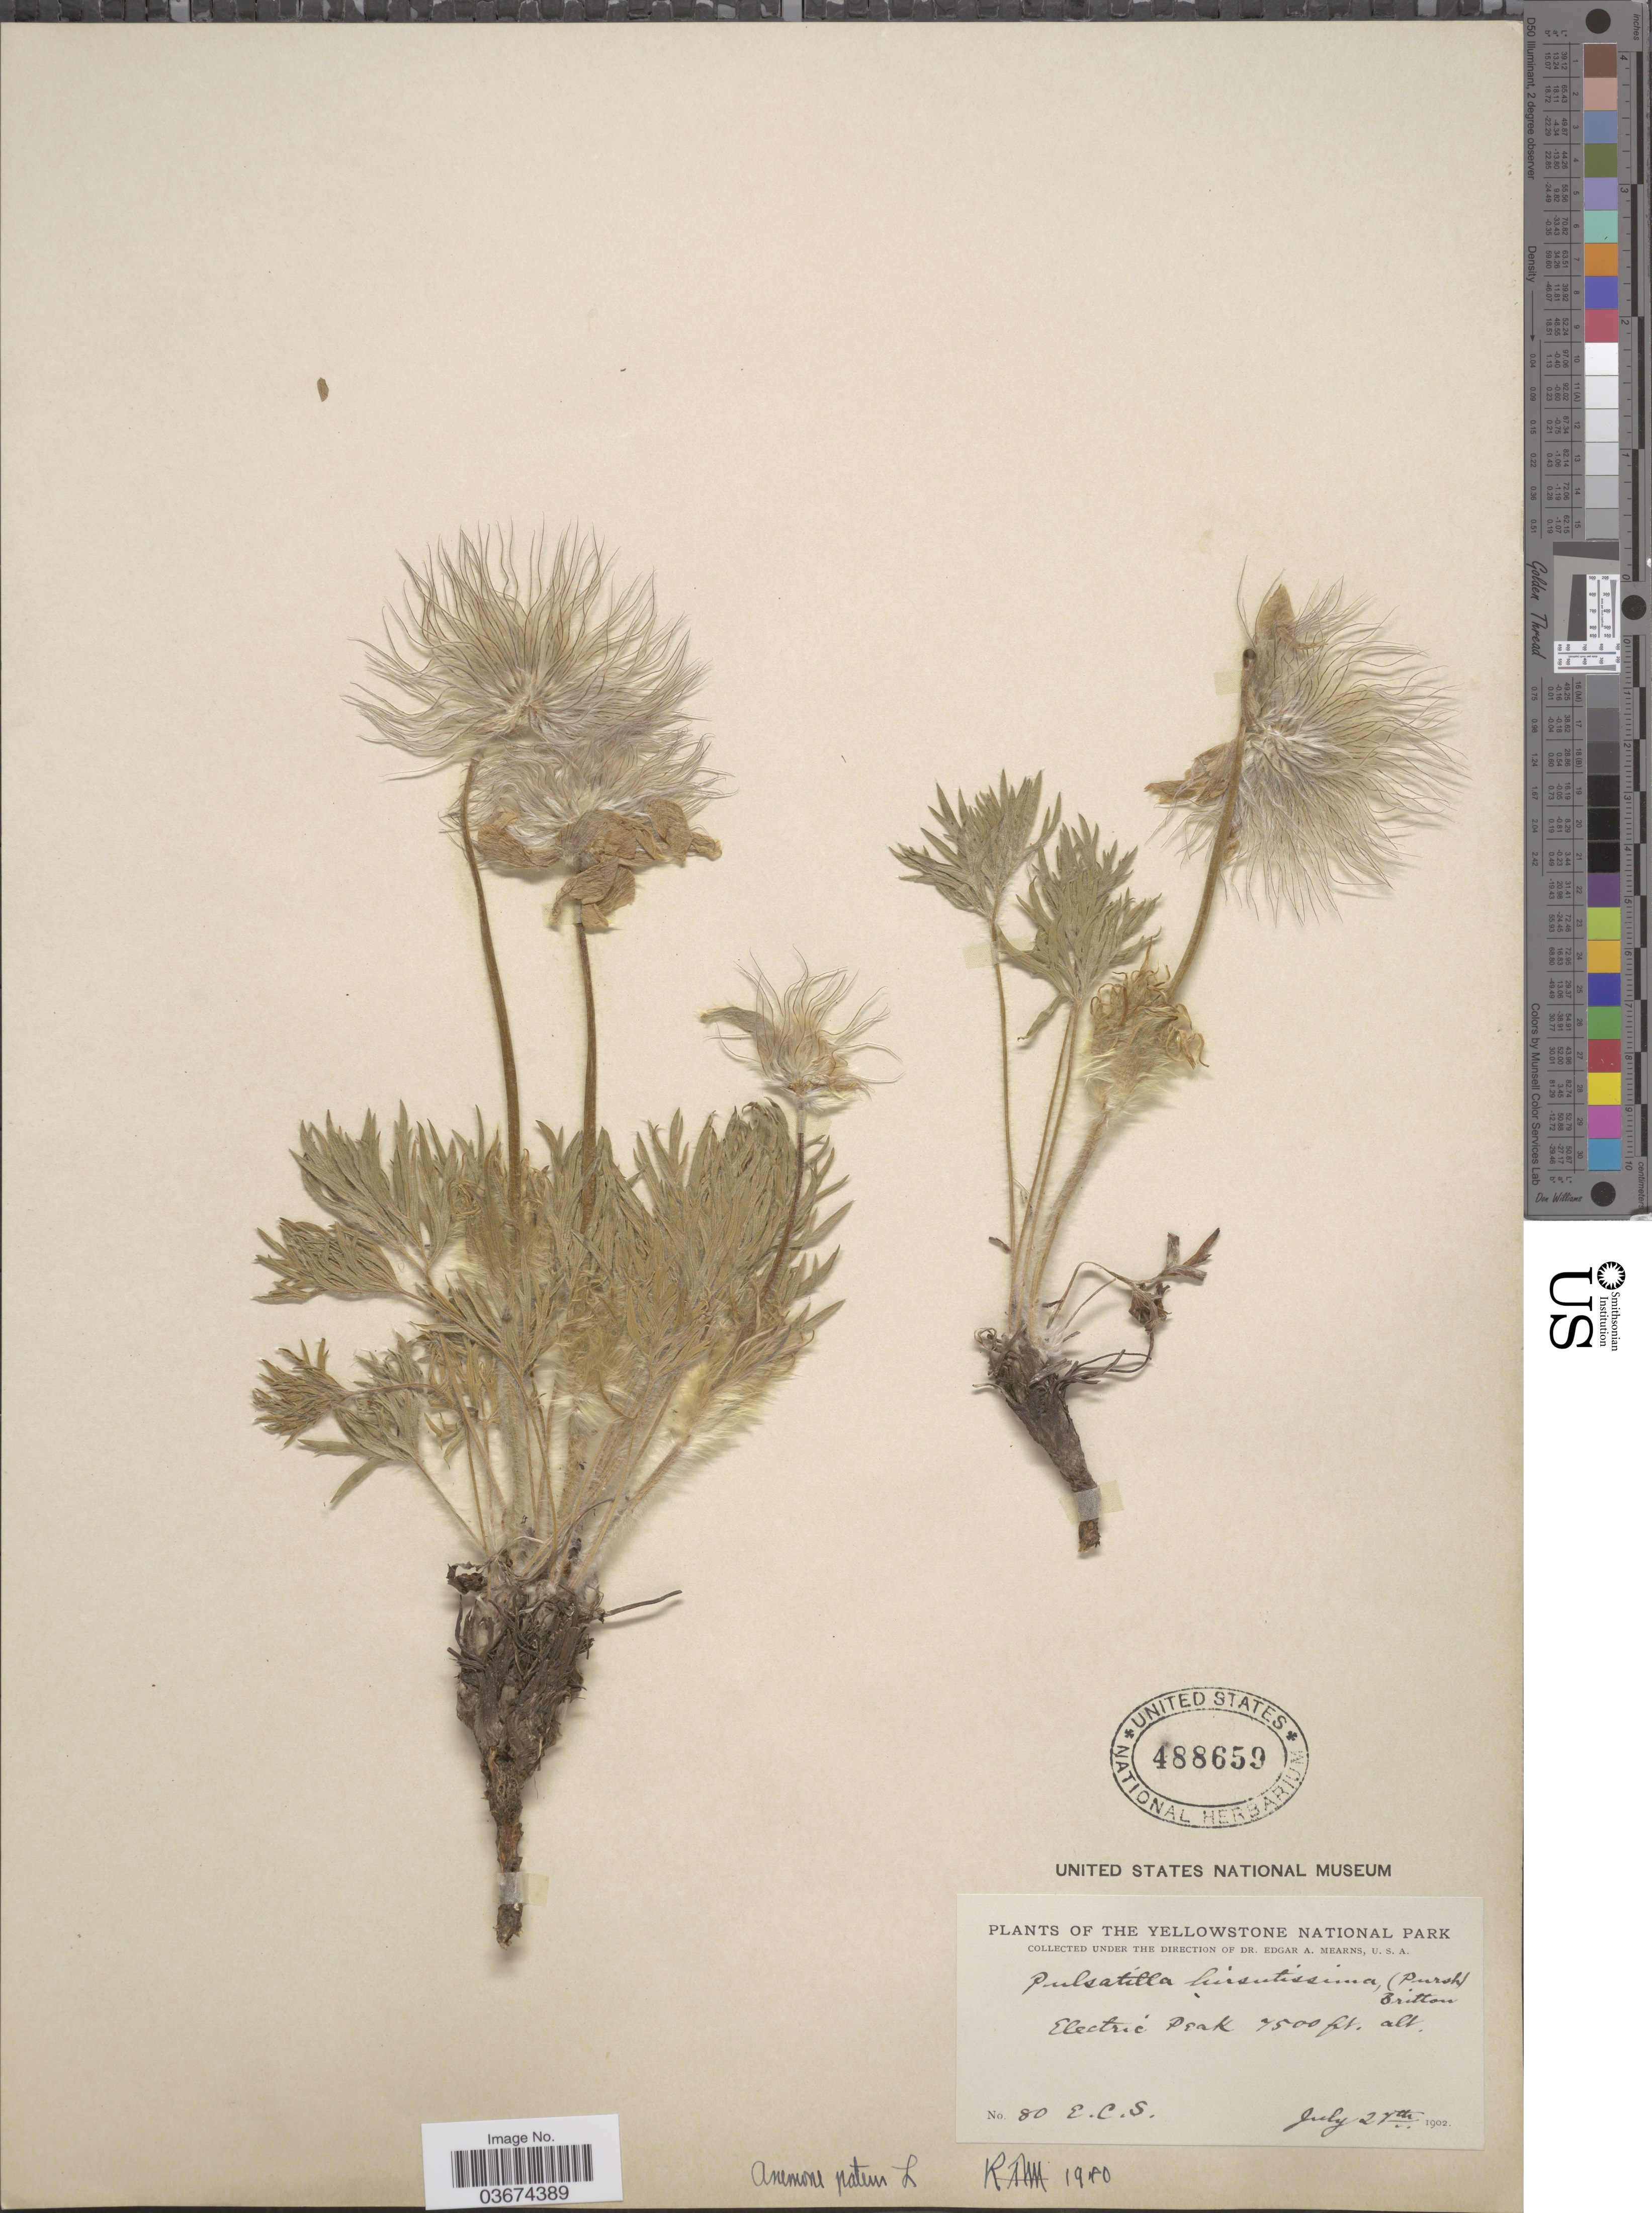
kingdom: Plantae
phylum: Tracheophyta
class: Magnoliopsida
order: Ranunculales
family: Ranunculaceae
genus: Pulsatilla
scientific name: Pulsatilla nuttalliana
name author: (DC.) Bercht. & J. Presl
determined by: Strong, Mark T., (BOT), Smithsonian Institution - National Museum of Natural History (UNITED STATES)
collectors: E. C. Smith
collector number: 80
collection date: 1902-07-27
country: United States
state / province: Montana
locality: The Yellowstone National Park. Electric Peak.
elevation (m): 2286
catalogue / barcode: US 488659